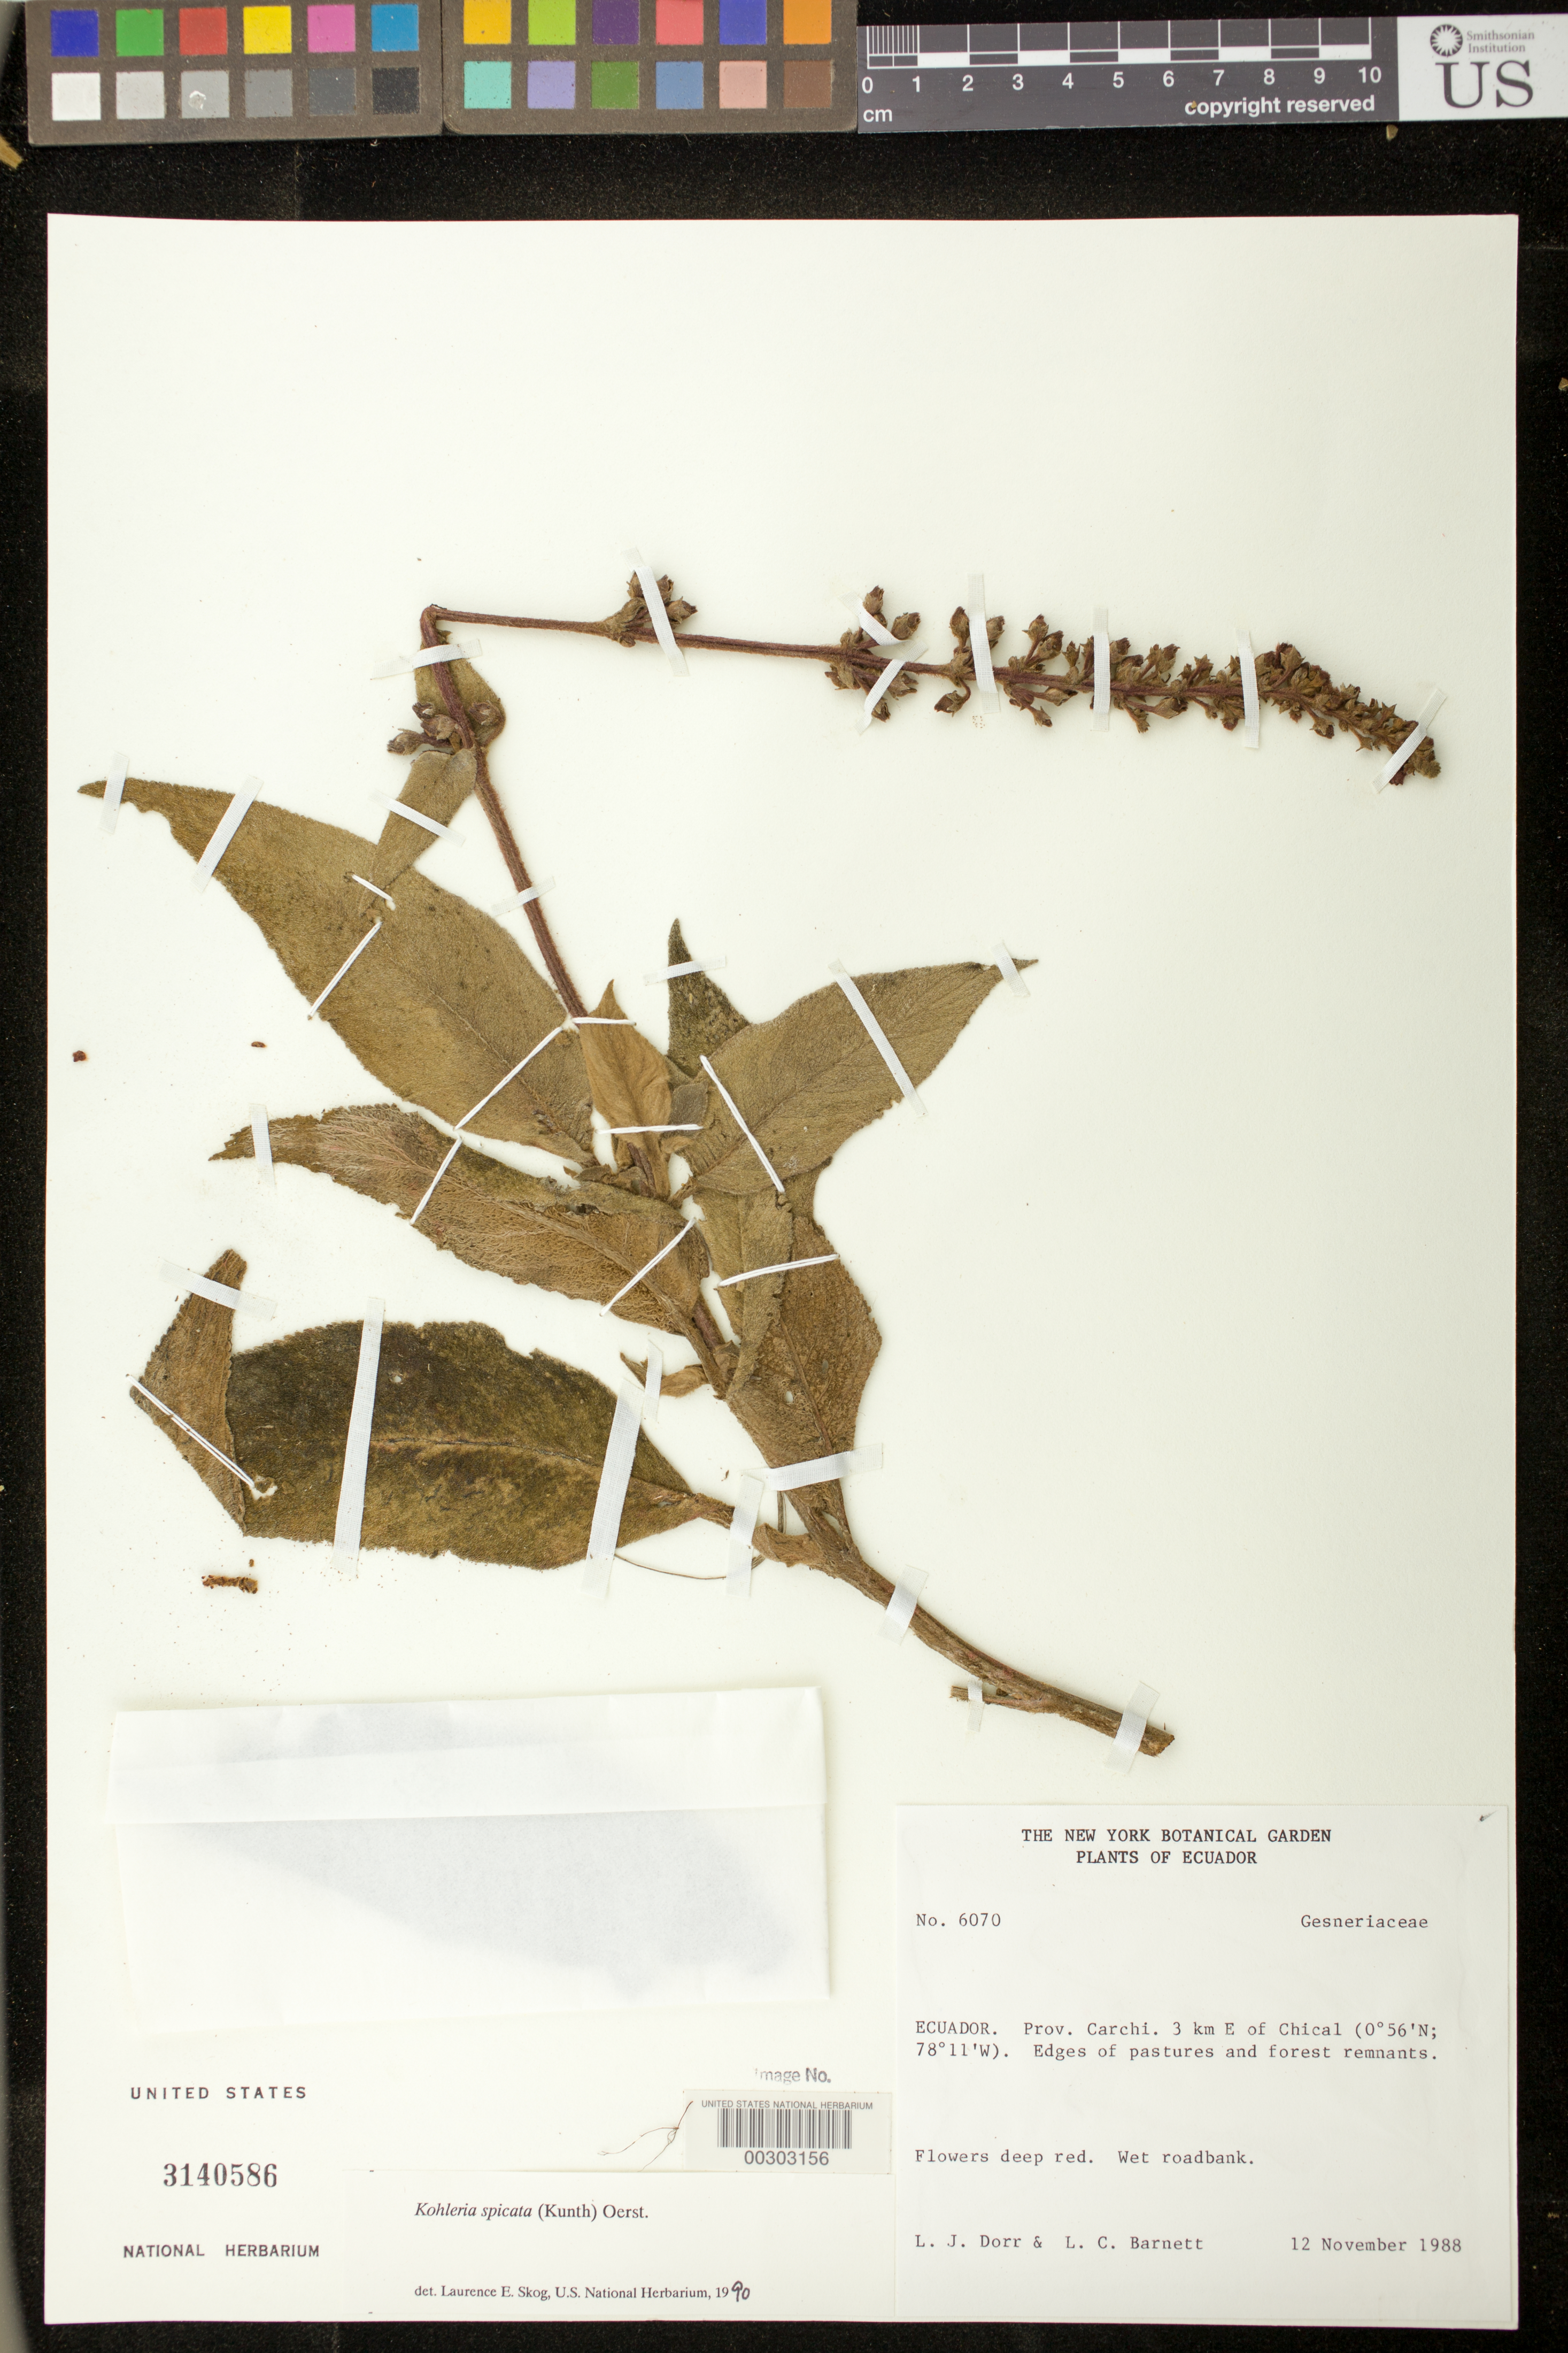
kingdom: Plantae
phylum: Tracheophyta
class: Magnoliopsida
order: Lamiales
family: Gesneriaceae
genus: Kohleria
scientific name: Kohleria spicata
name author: (Kunth) Oerst.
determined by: Skog, Laurence E.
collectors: L. J. Dorr & L. C. Barnett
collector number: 6070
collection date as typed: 12 Nov 1988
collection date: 1988-11-12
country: Ecuador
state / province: Carchi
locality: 3 km E of Chical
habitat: edges of pastures and forest remnants; wet roadbank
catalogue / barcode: US 3140586